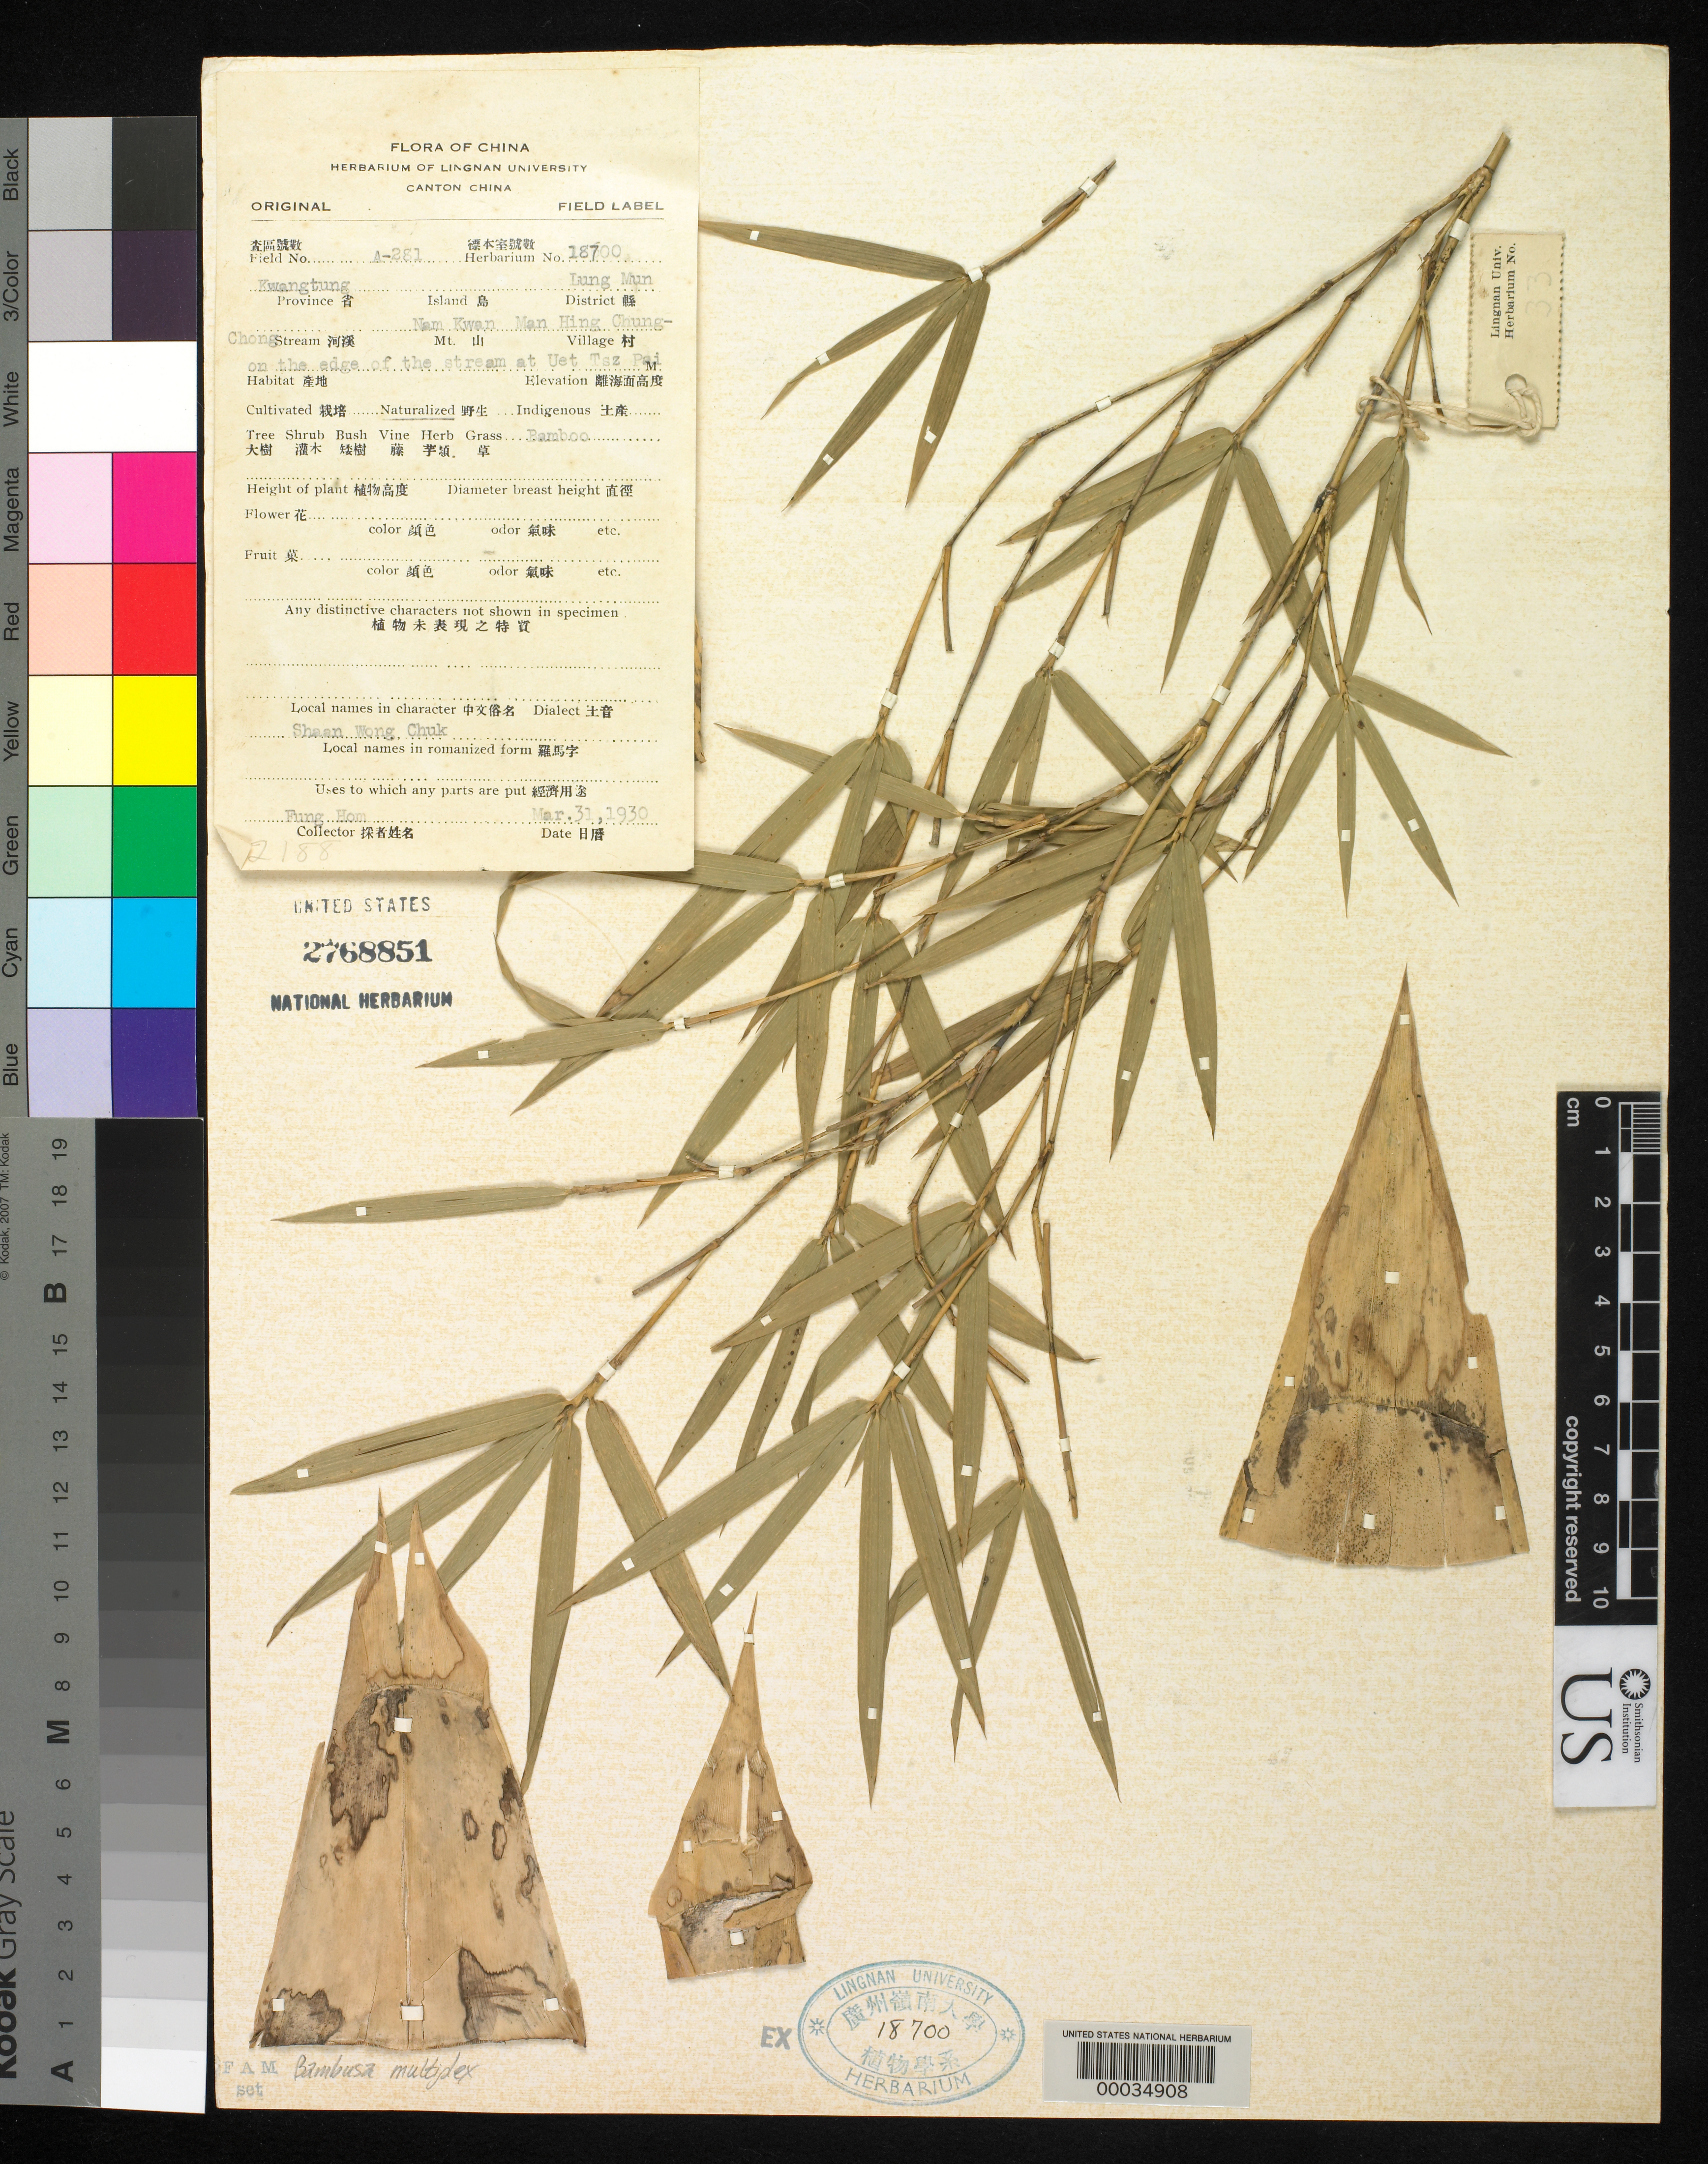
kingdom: Plantae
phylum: Tracheophyta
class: Liliopsida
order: Poales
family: Poaceae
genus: Bambusa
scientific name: Bambusa multiplex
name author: (Lour.) Raeusch. ex Schult. & Schult. f.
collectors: H. L. Fung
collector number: A-281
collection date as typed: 31 Mar 1930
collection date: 1930-03-31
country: China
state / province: Guangdong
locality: Lung Mun, Nam Kwan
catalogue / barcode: US 2768851